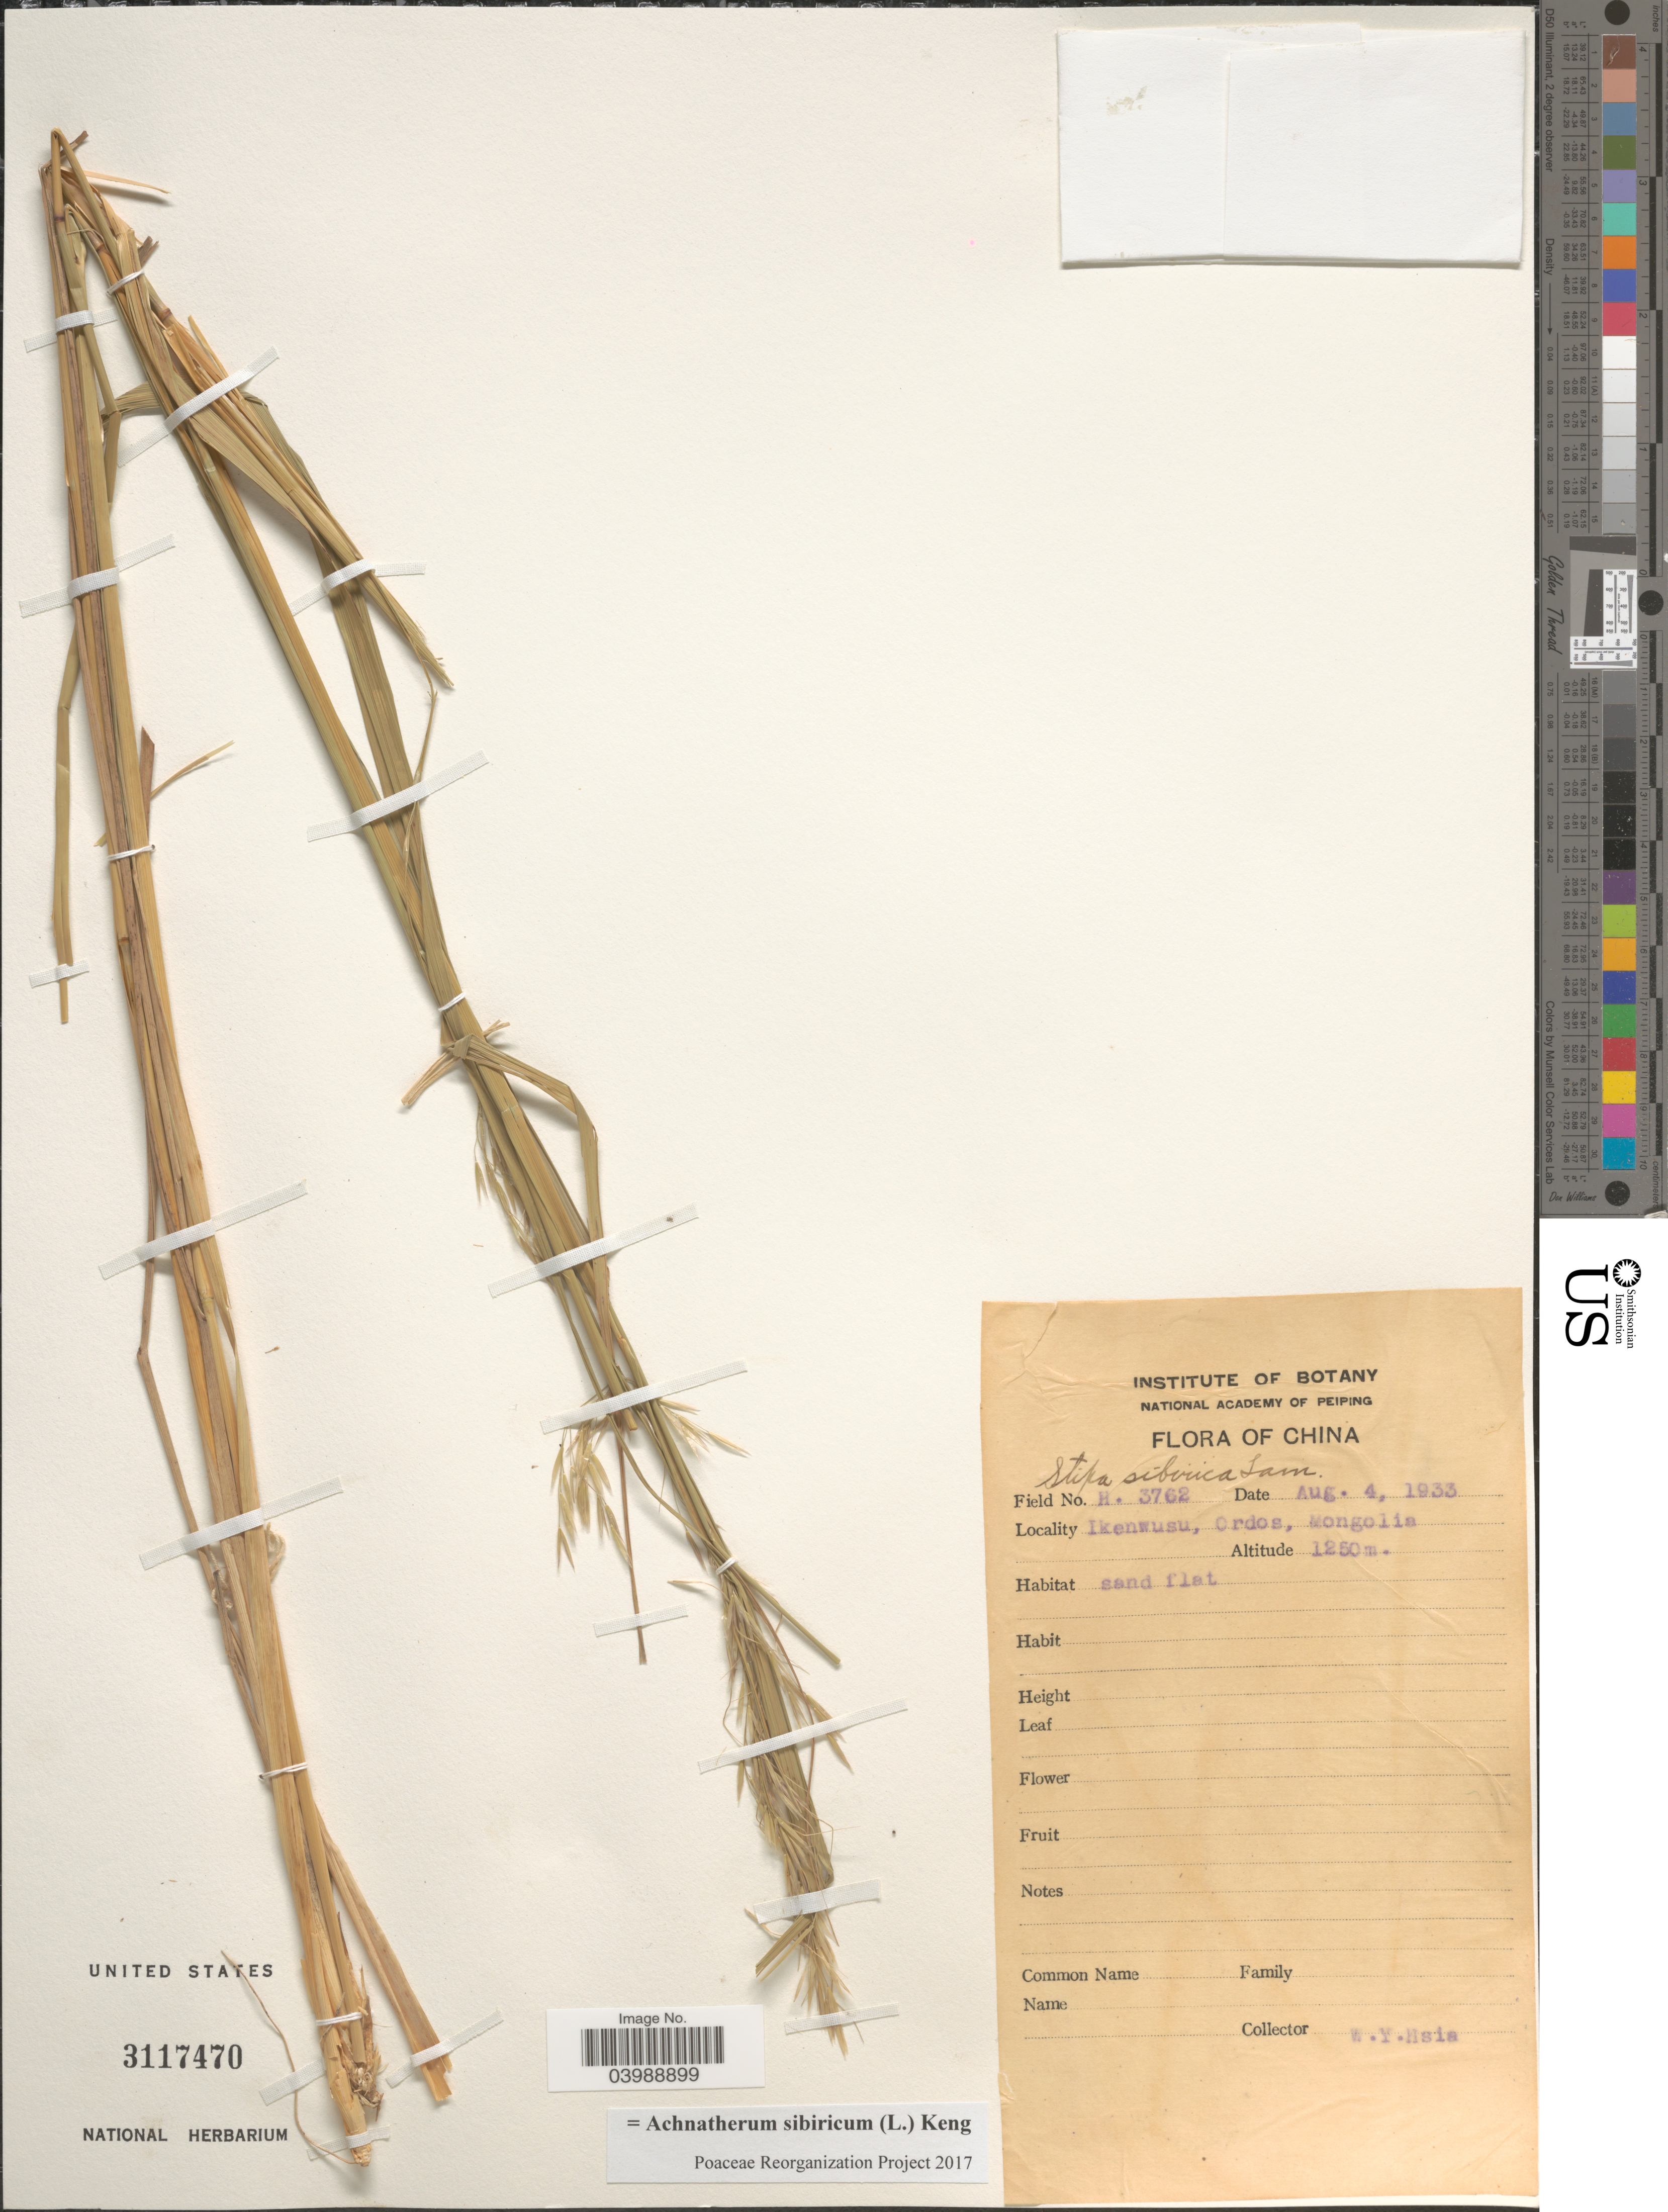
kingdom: Plantae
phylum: Tracheophyta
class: Liliopsida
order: Poales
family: Poaceae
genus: Achnatherum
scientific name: Achnatherum sibiricum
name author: (L.) Keng ex Tzvelev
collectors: W. Hsia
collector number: H3762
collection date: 1933-08-04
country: Mongolia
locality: Ikenwusu, Ordos.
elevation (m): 1250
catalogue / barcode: US 3117470